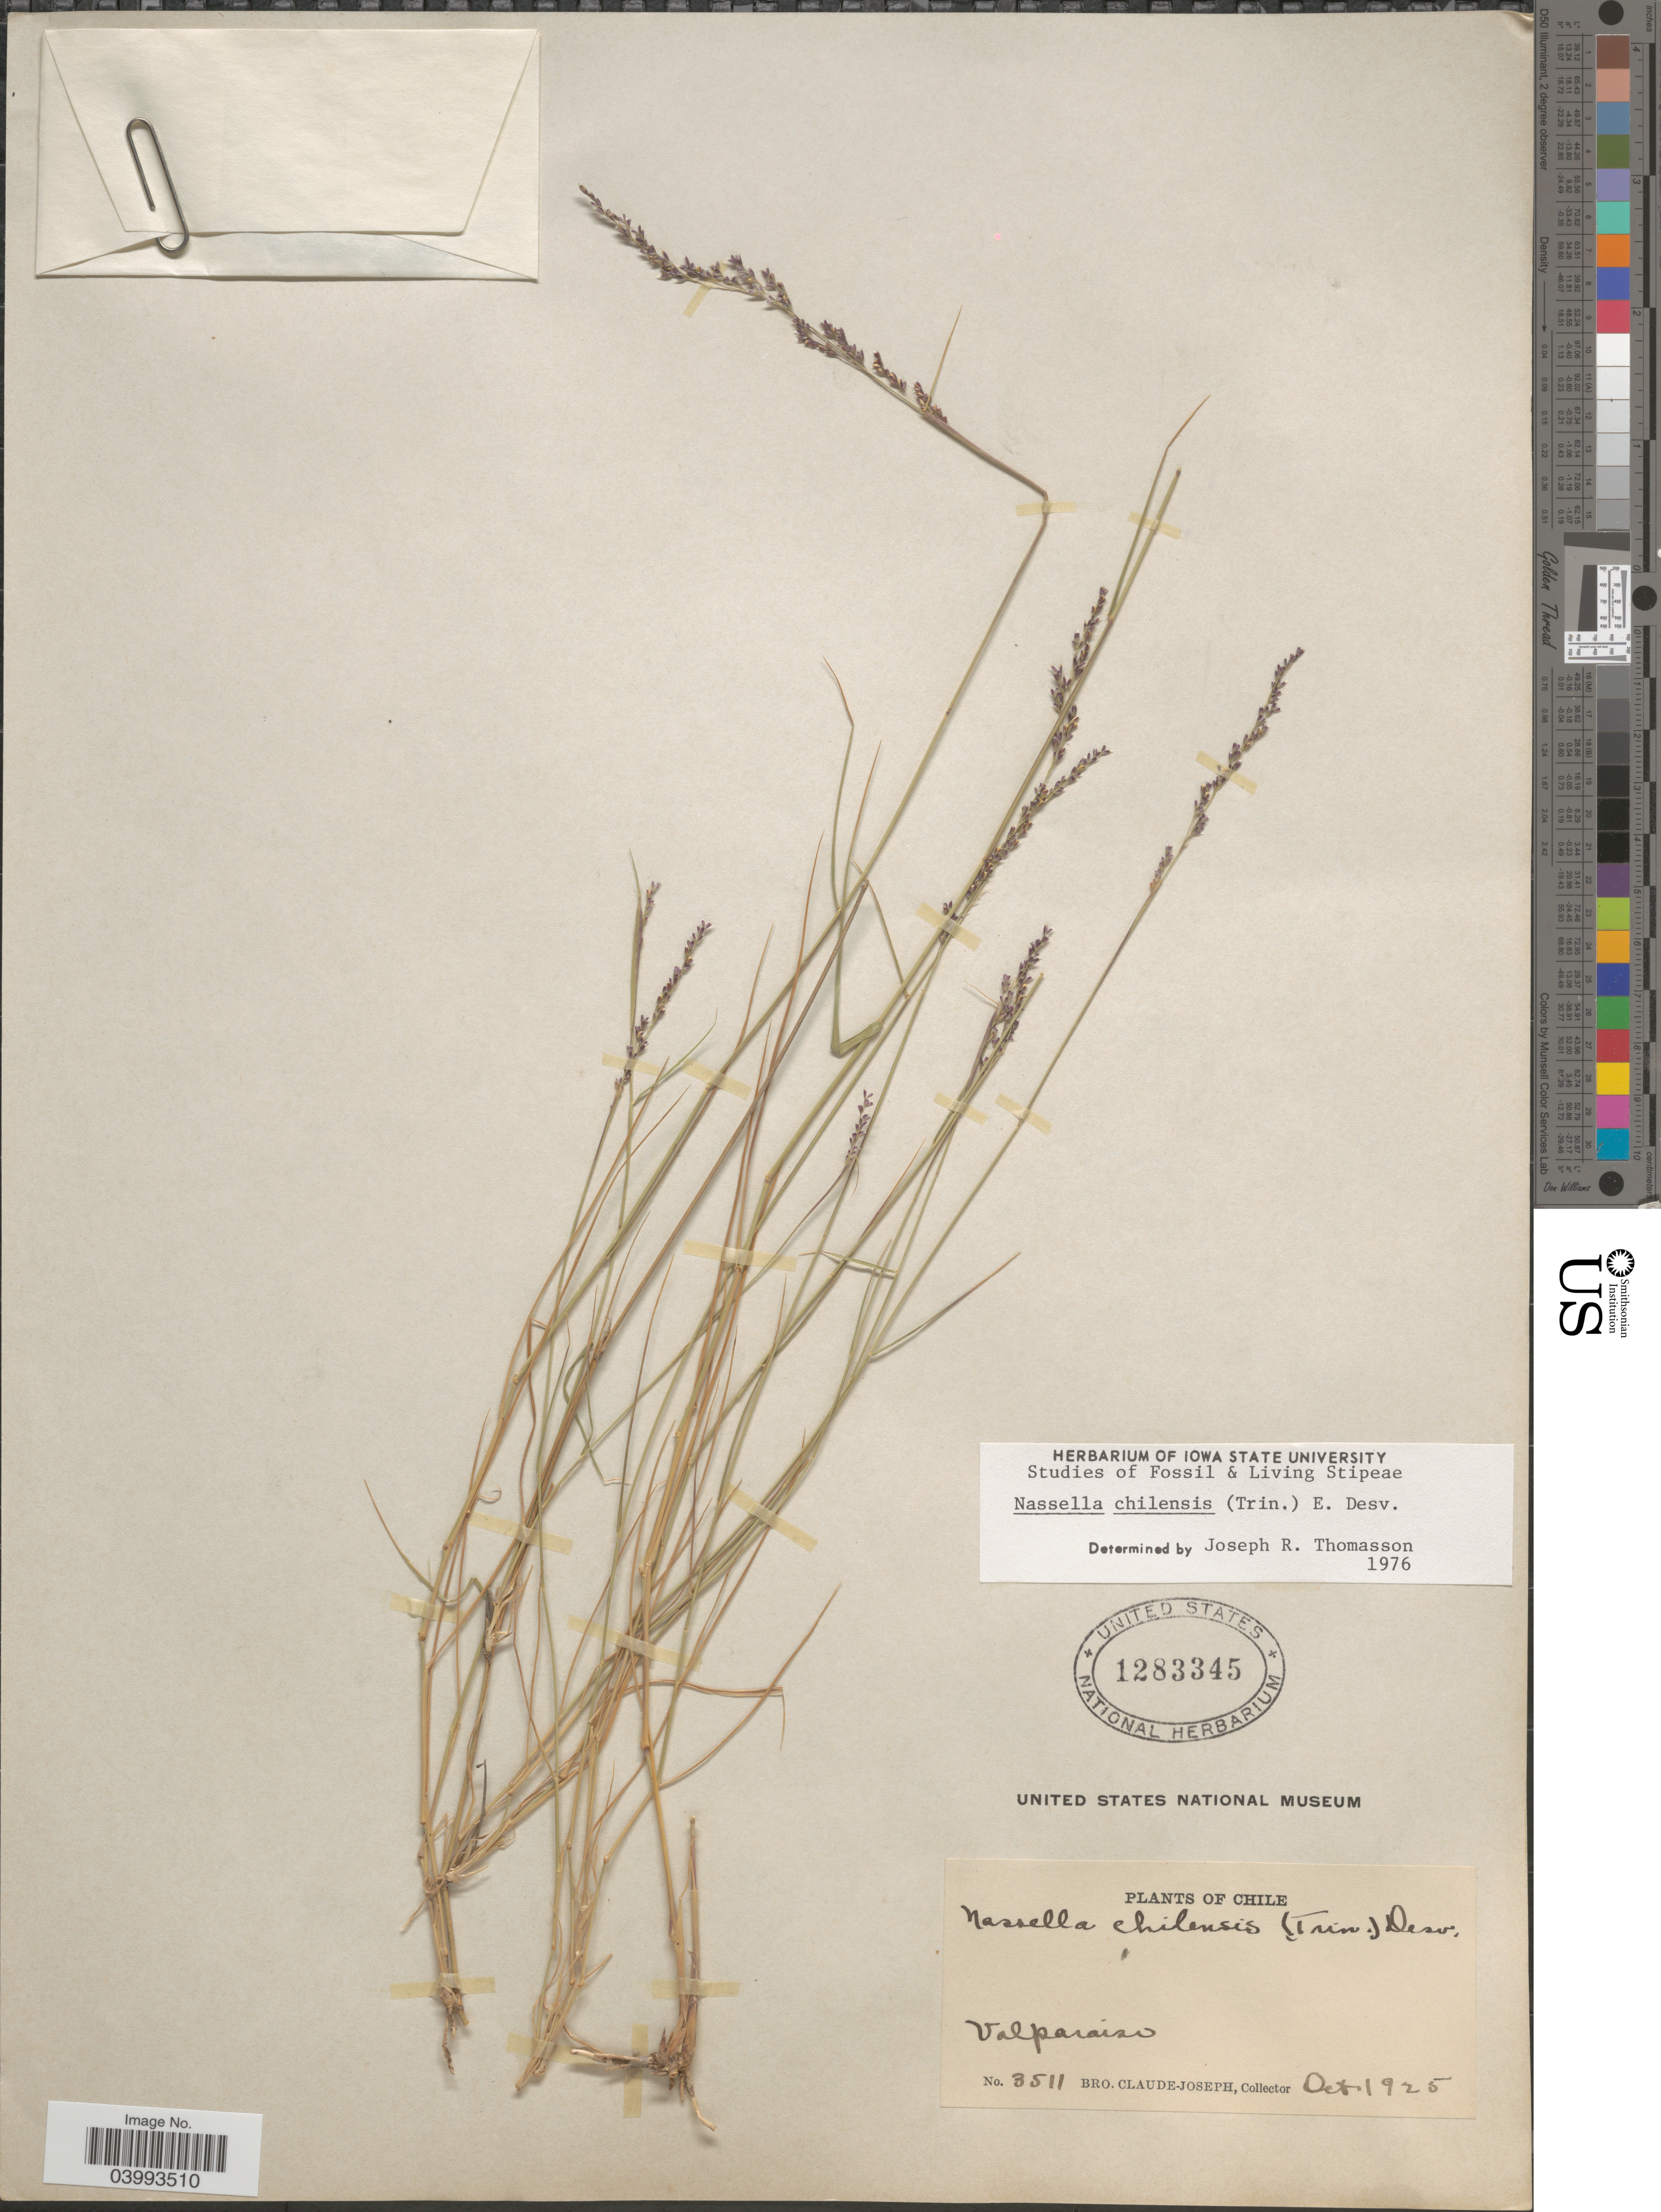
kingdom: Plantae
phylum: Tracheophyta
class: Liliopsida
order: Poales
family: Poaceae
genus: Nassella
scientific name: Nassella chilensis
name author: (Trin.) É. Desv.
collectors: Bro. Claude-Joseph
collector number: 3511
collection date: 1925-10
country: Chile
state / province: Valparaíso (V)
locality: Valparaiso.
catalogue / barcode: US 1283345